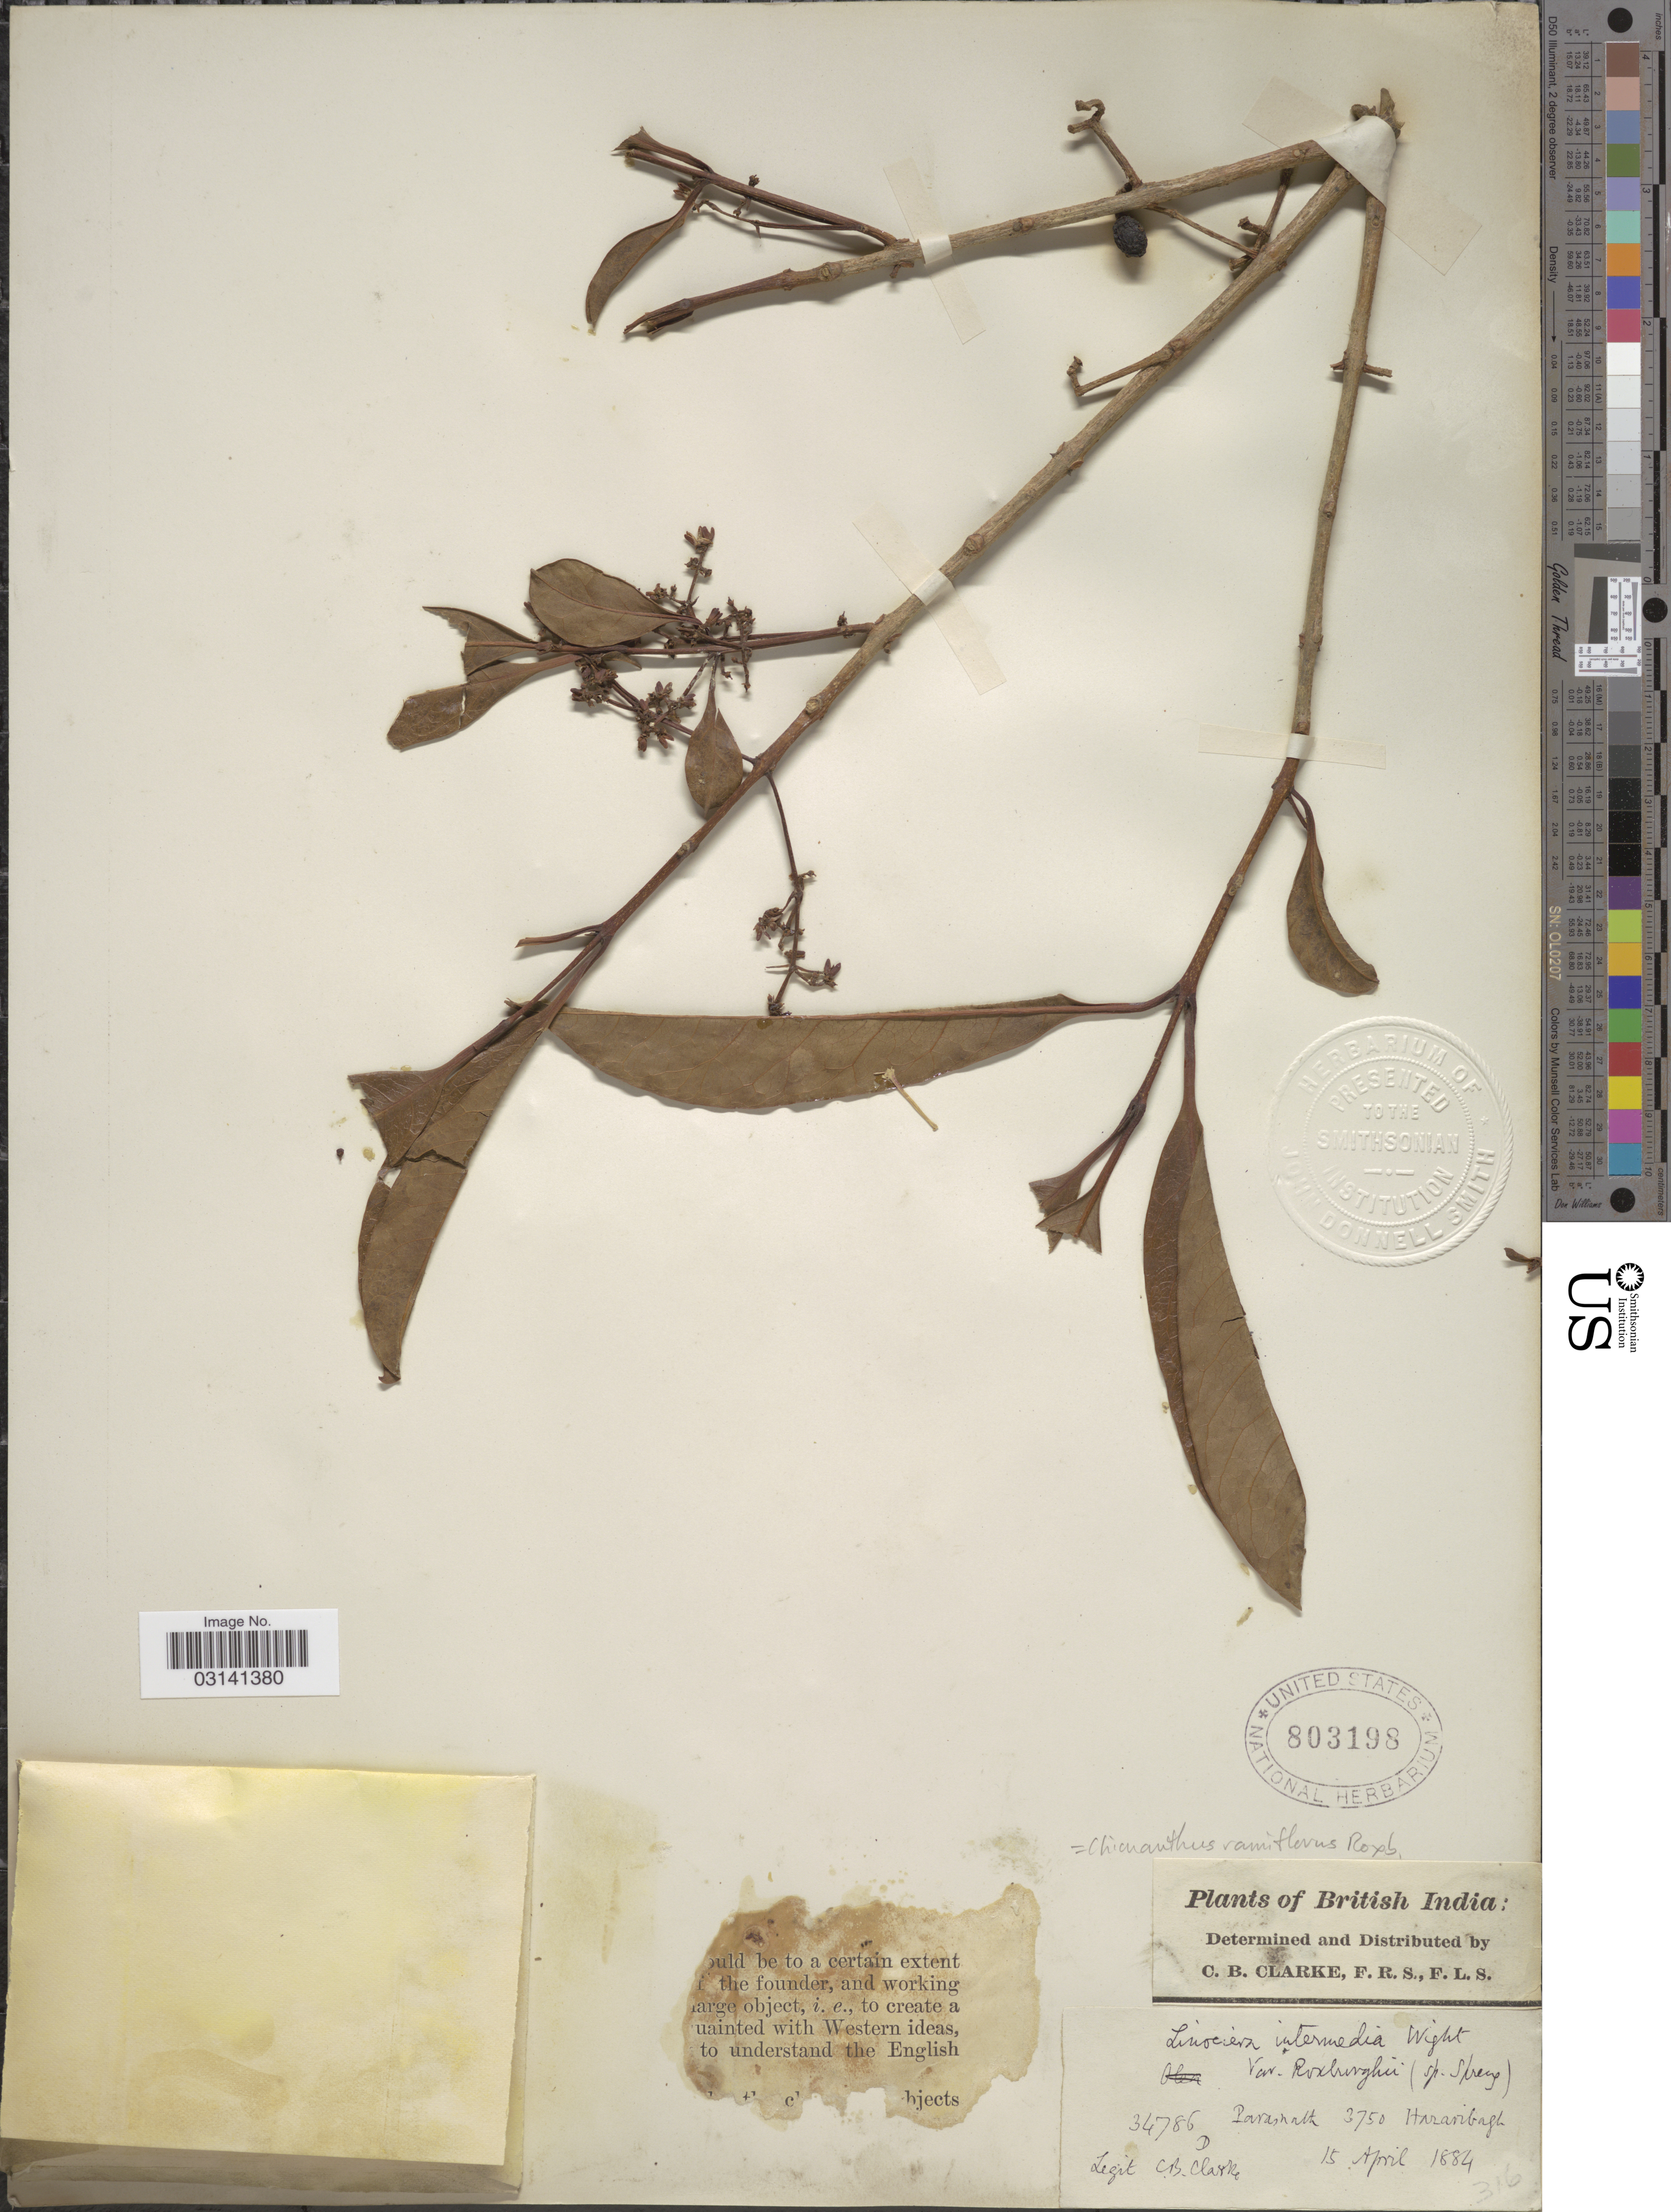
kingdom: Plantae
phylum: Tracheophyta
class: Magnoliopsida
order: Lamiales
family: Oleaceae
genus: Chionanthus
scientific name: Chionanthus ramiflorus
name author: Roxb.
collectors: C. B. Clarke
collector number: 34786D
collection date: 1884-04-15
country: India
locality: British India, Parasnath, Hazaribagh.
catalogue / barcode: US 803198